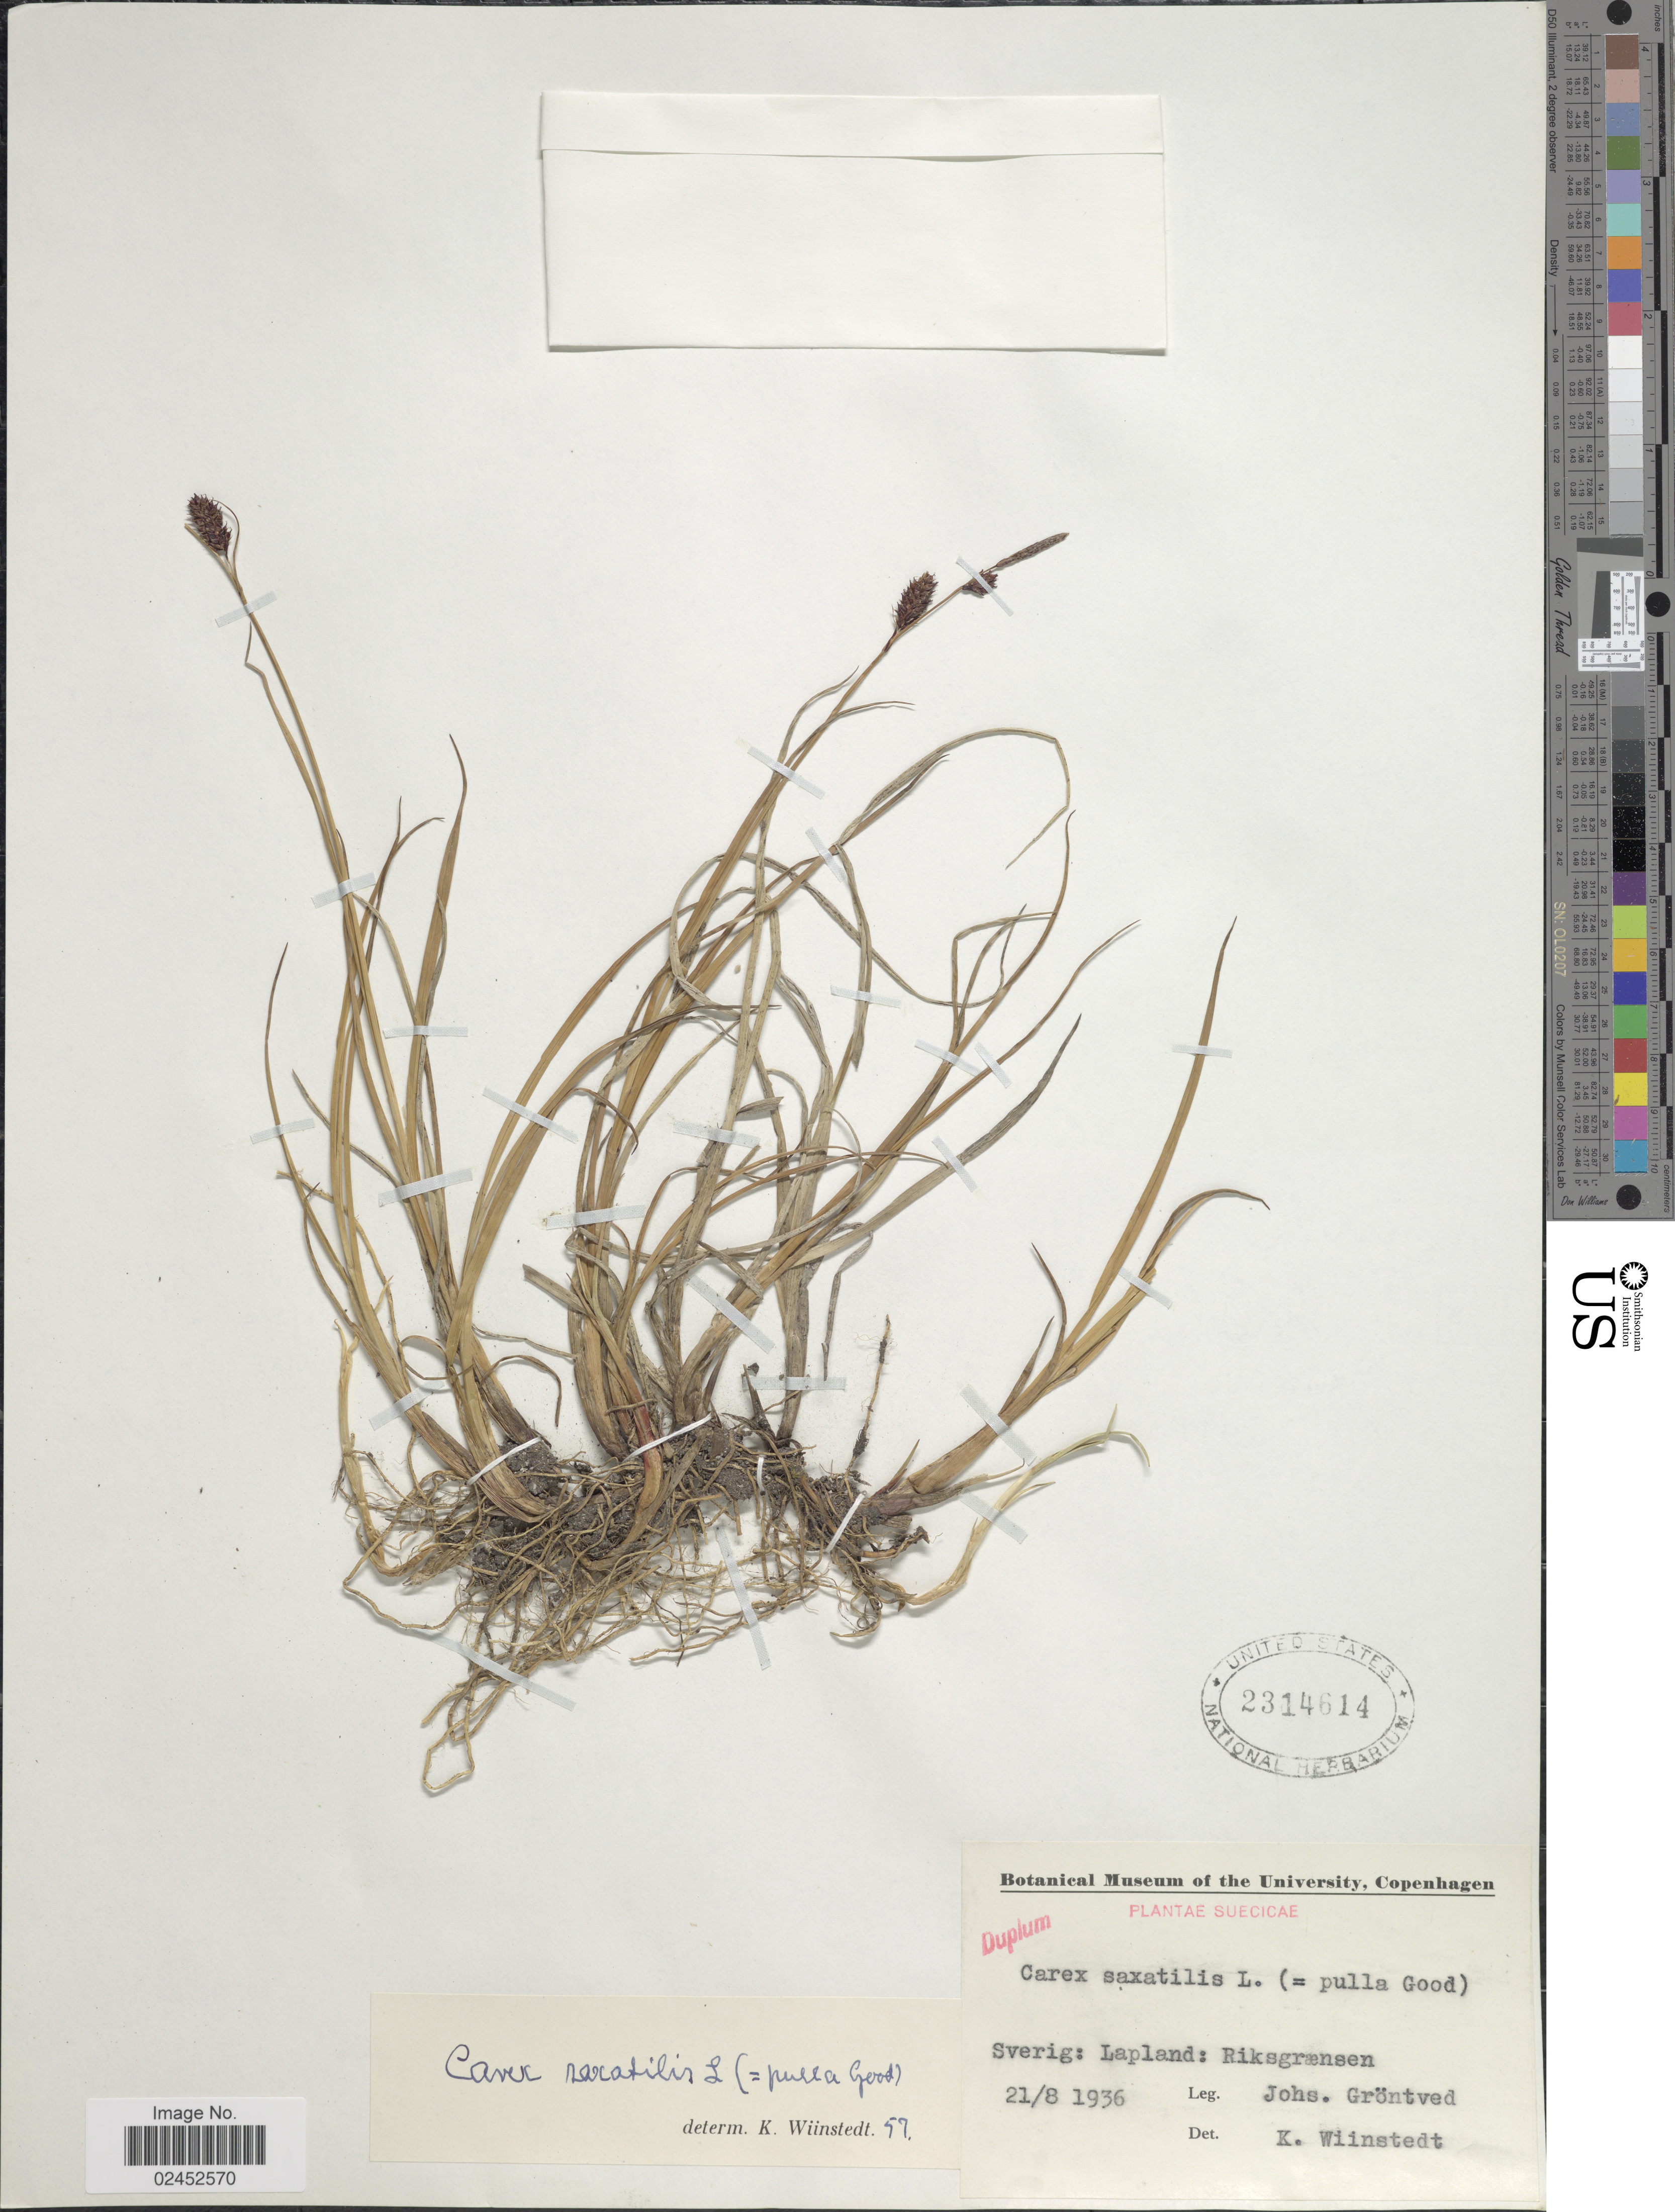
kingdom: Plantae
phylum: Tracheophyta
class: Liliopsida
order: Poales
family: Cyperaceae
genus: Carex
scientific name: Carex saxatilis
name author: L.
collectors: J. Gröntved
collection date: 1936-08-21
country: Sweden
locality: Sueciciae, Sverig: Lapland: Riksgraensen.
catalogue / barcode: US 2314614